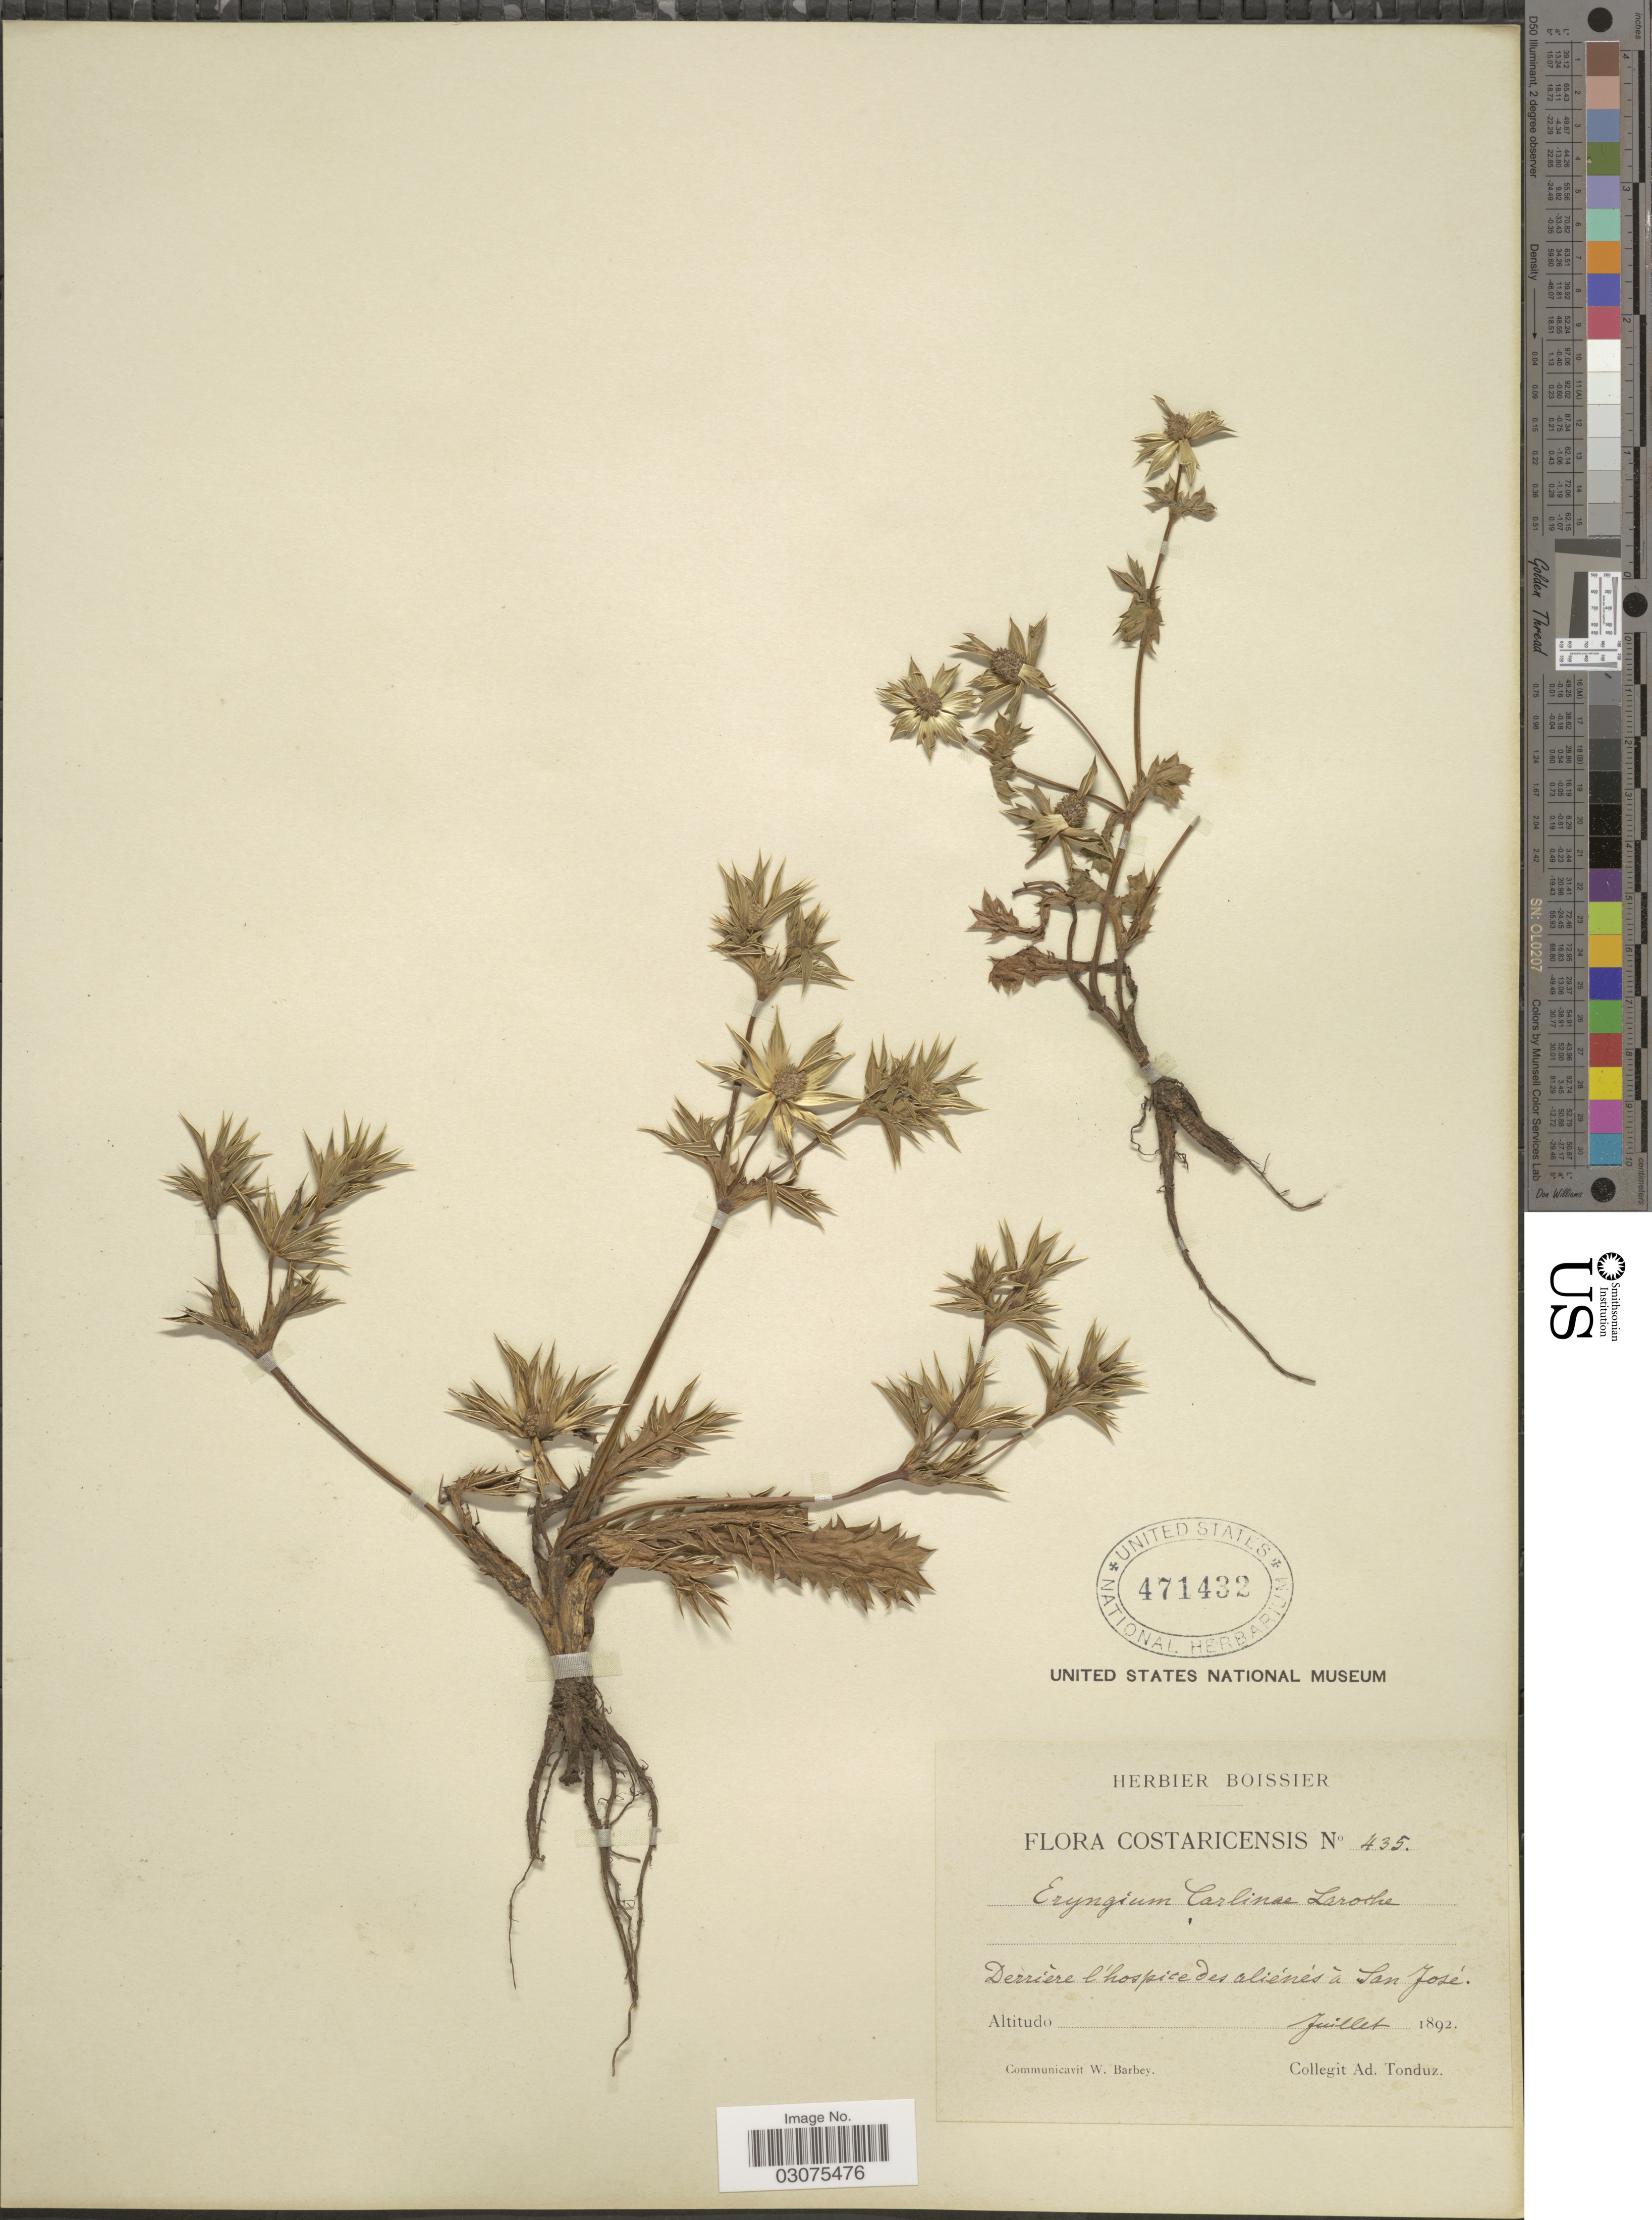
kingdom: Plantae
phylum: Tracheophyta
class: Magnoliopsida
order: Apiales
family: Apiaceae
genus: Eryngium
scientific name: Eryngium carlinae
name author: F. Delaroche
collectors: A. Tonduz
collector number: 435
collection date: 1892-07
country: Costa Rica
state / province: San José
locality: Derriere l'hospice des aliénés à San José.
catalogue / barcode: US 471432